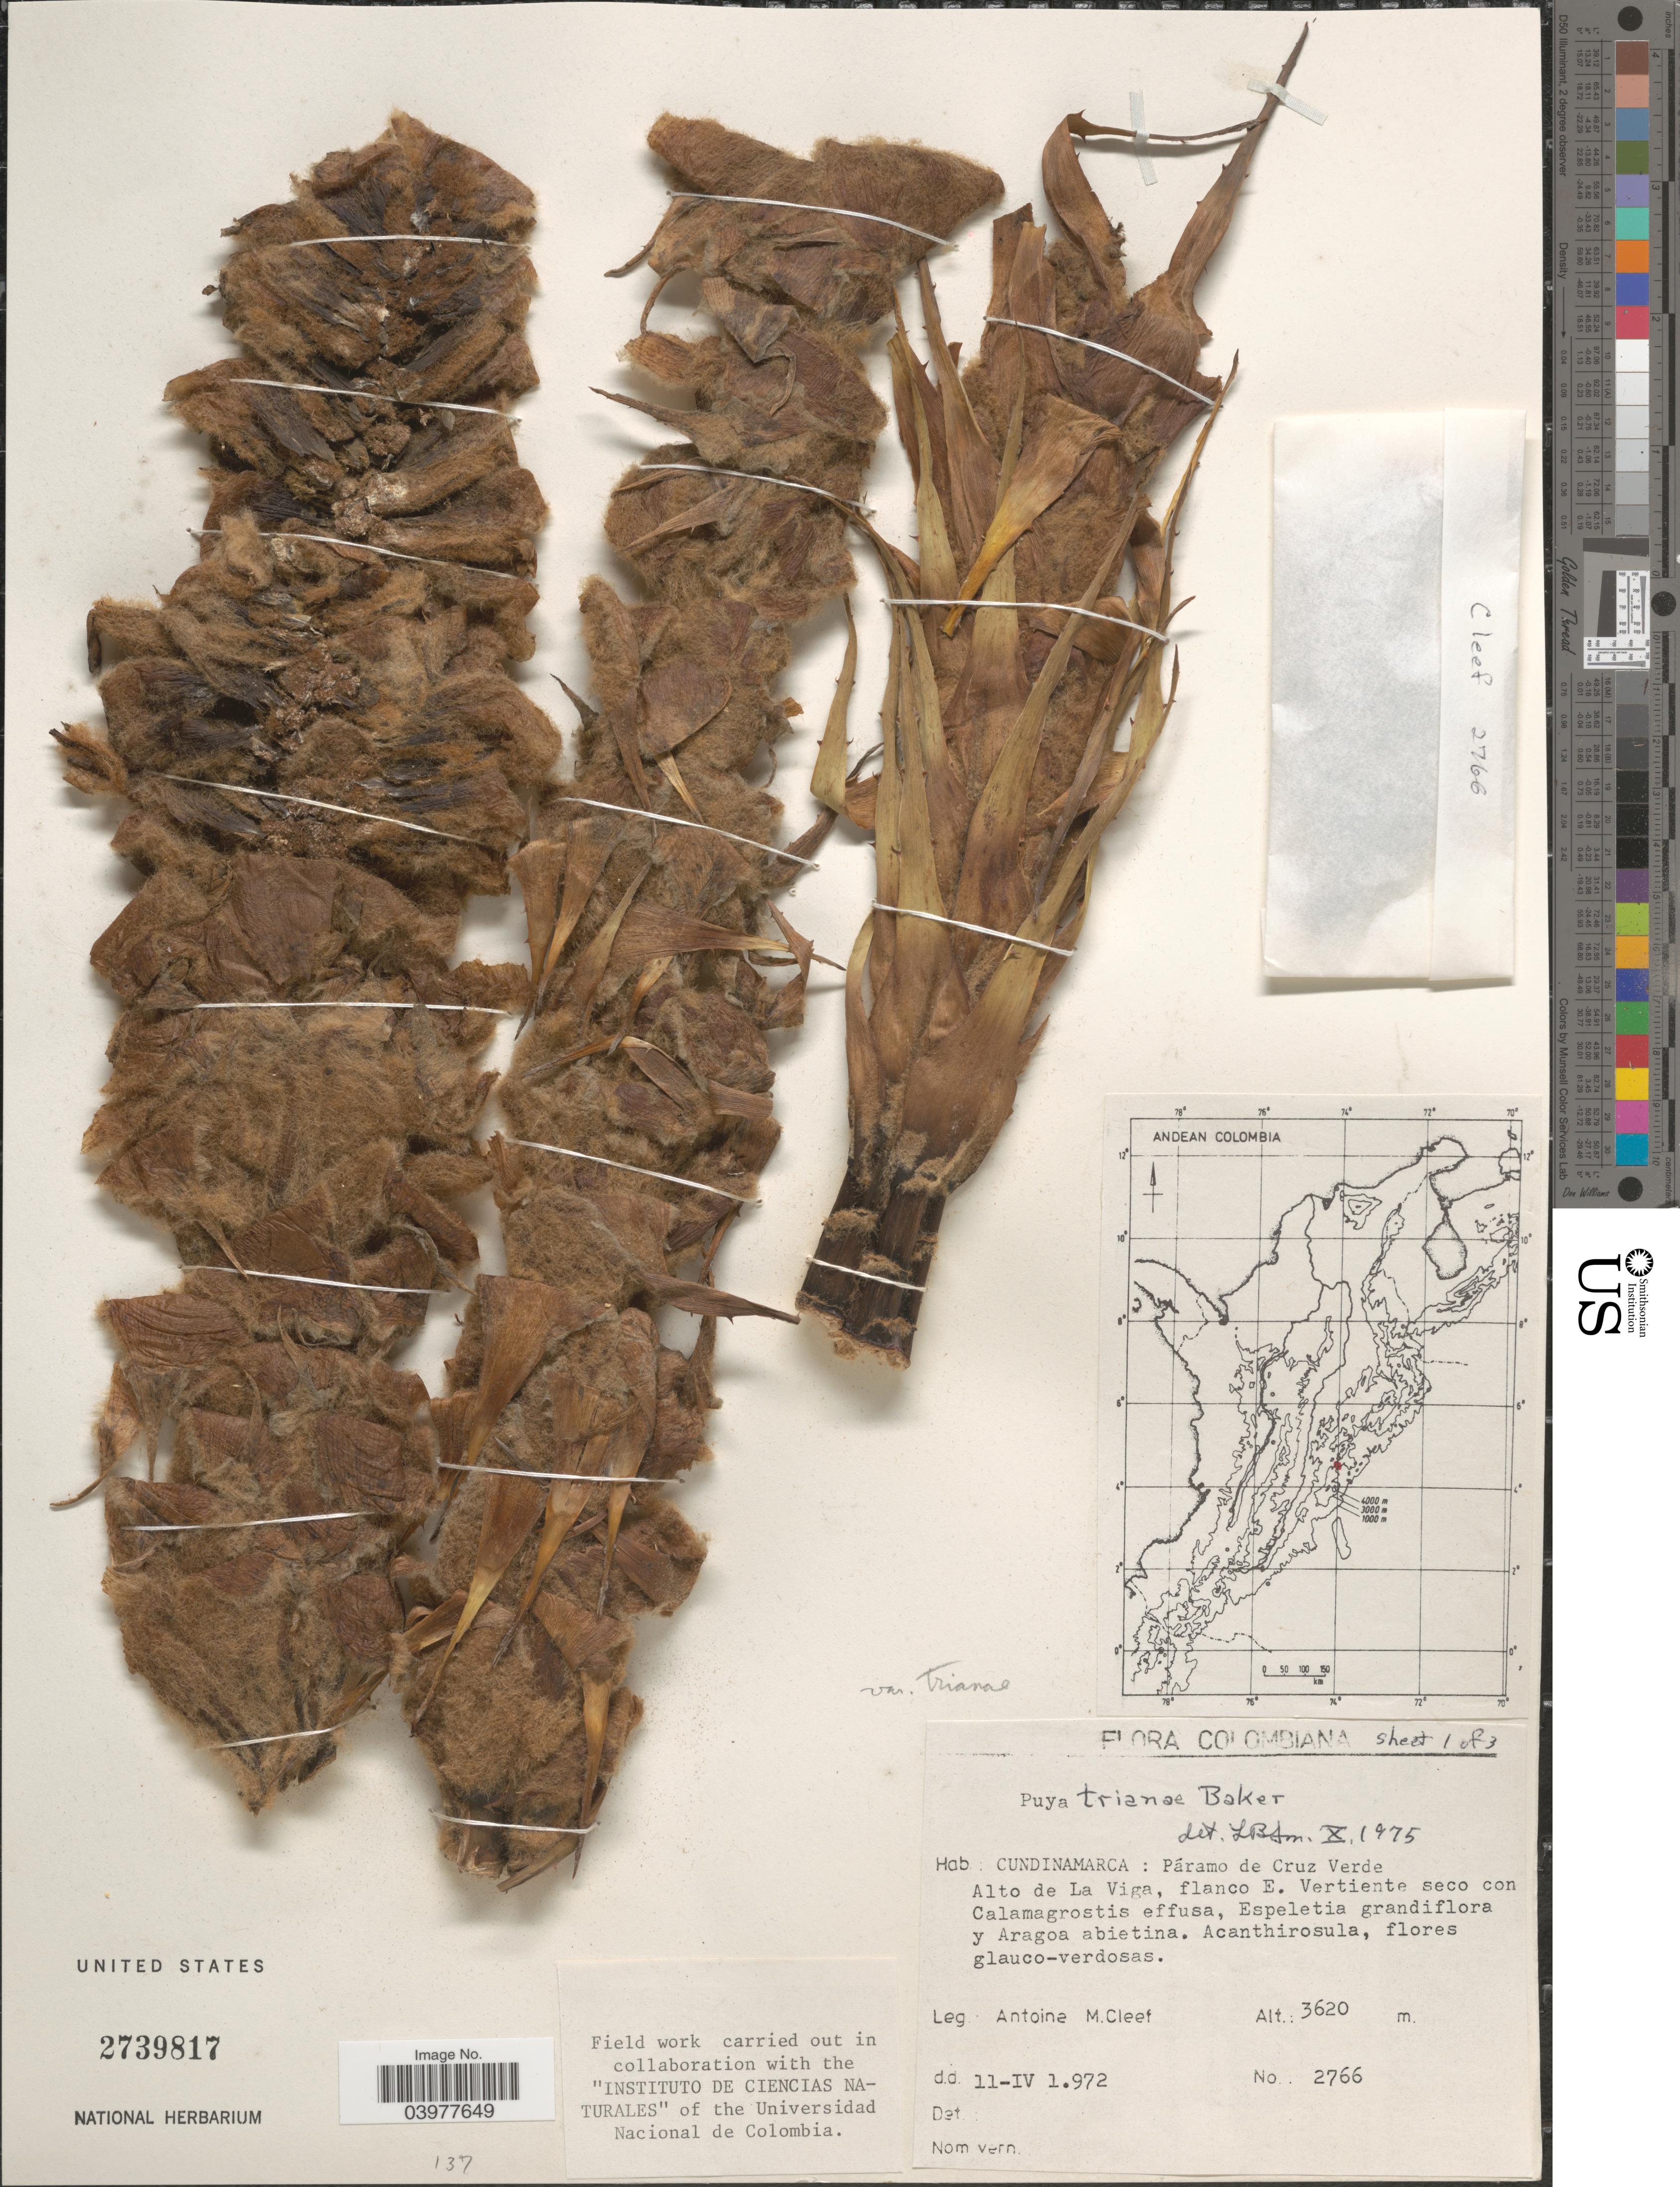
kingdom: Plantae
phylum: Tracheophyta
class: Liliopsida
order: Poales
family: Bromeliaceae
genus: Puya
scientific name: Puya trianae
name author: Baker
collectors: A. M. Cleef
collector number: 2766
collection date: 1972-04-11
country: Colombia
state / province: Cundinamarca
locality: Páramo de Cruz Verde. Alto de La Viga, flanco E. Vertiente seco.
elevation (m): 3620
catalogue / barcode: US 2739817